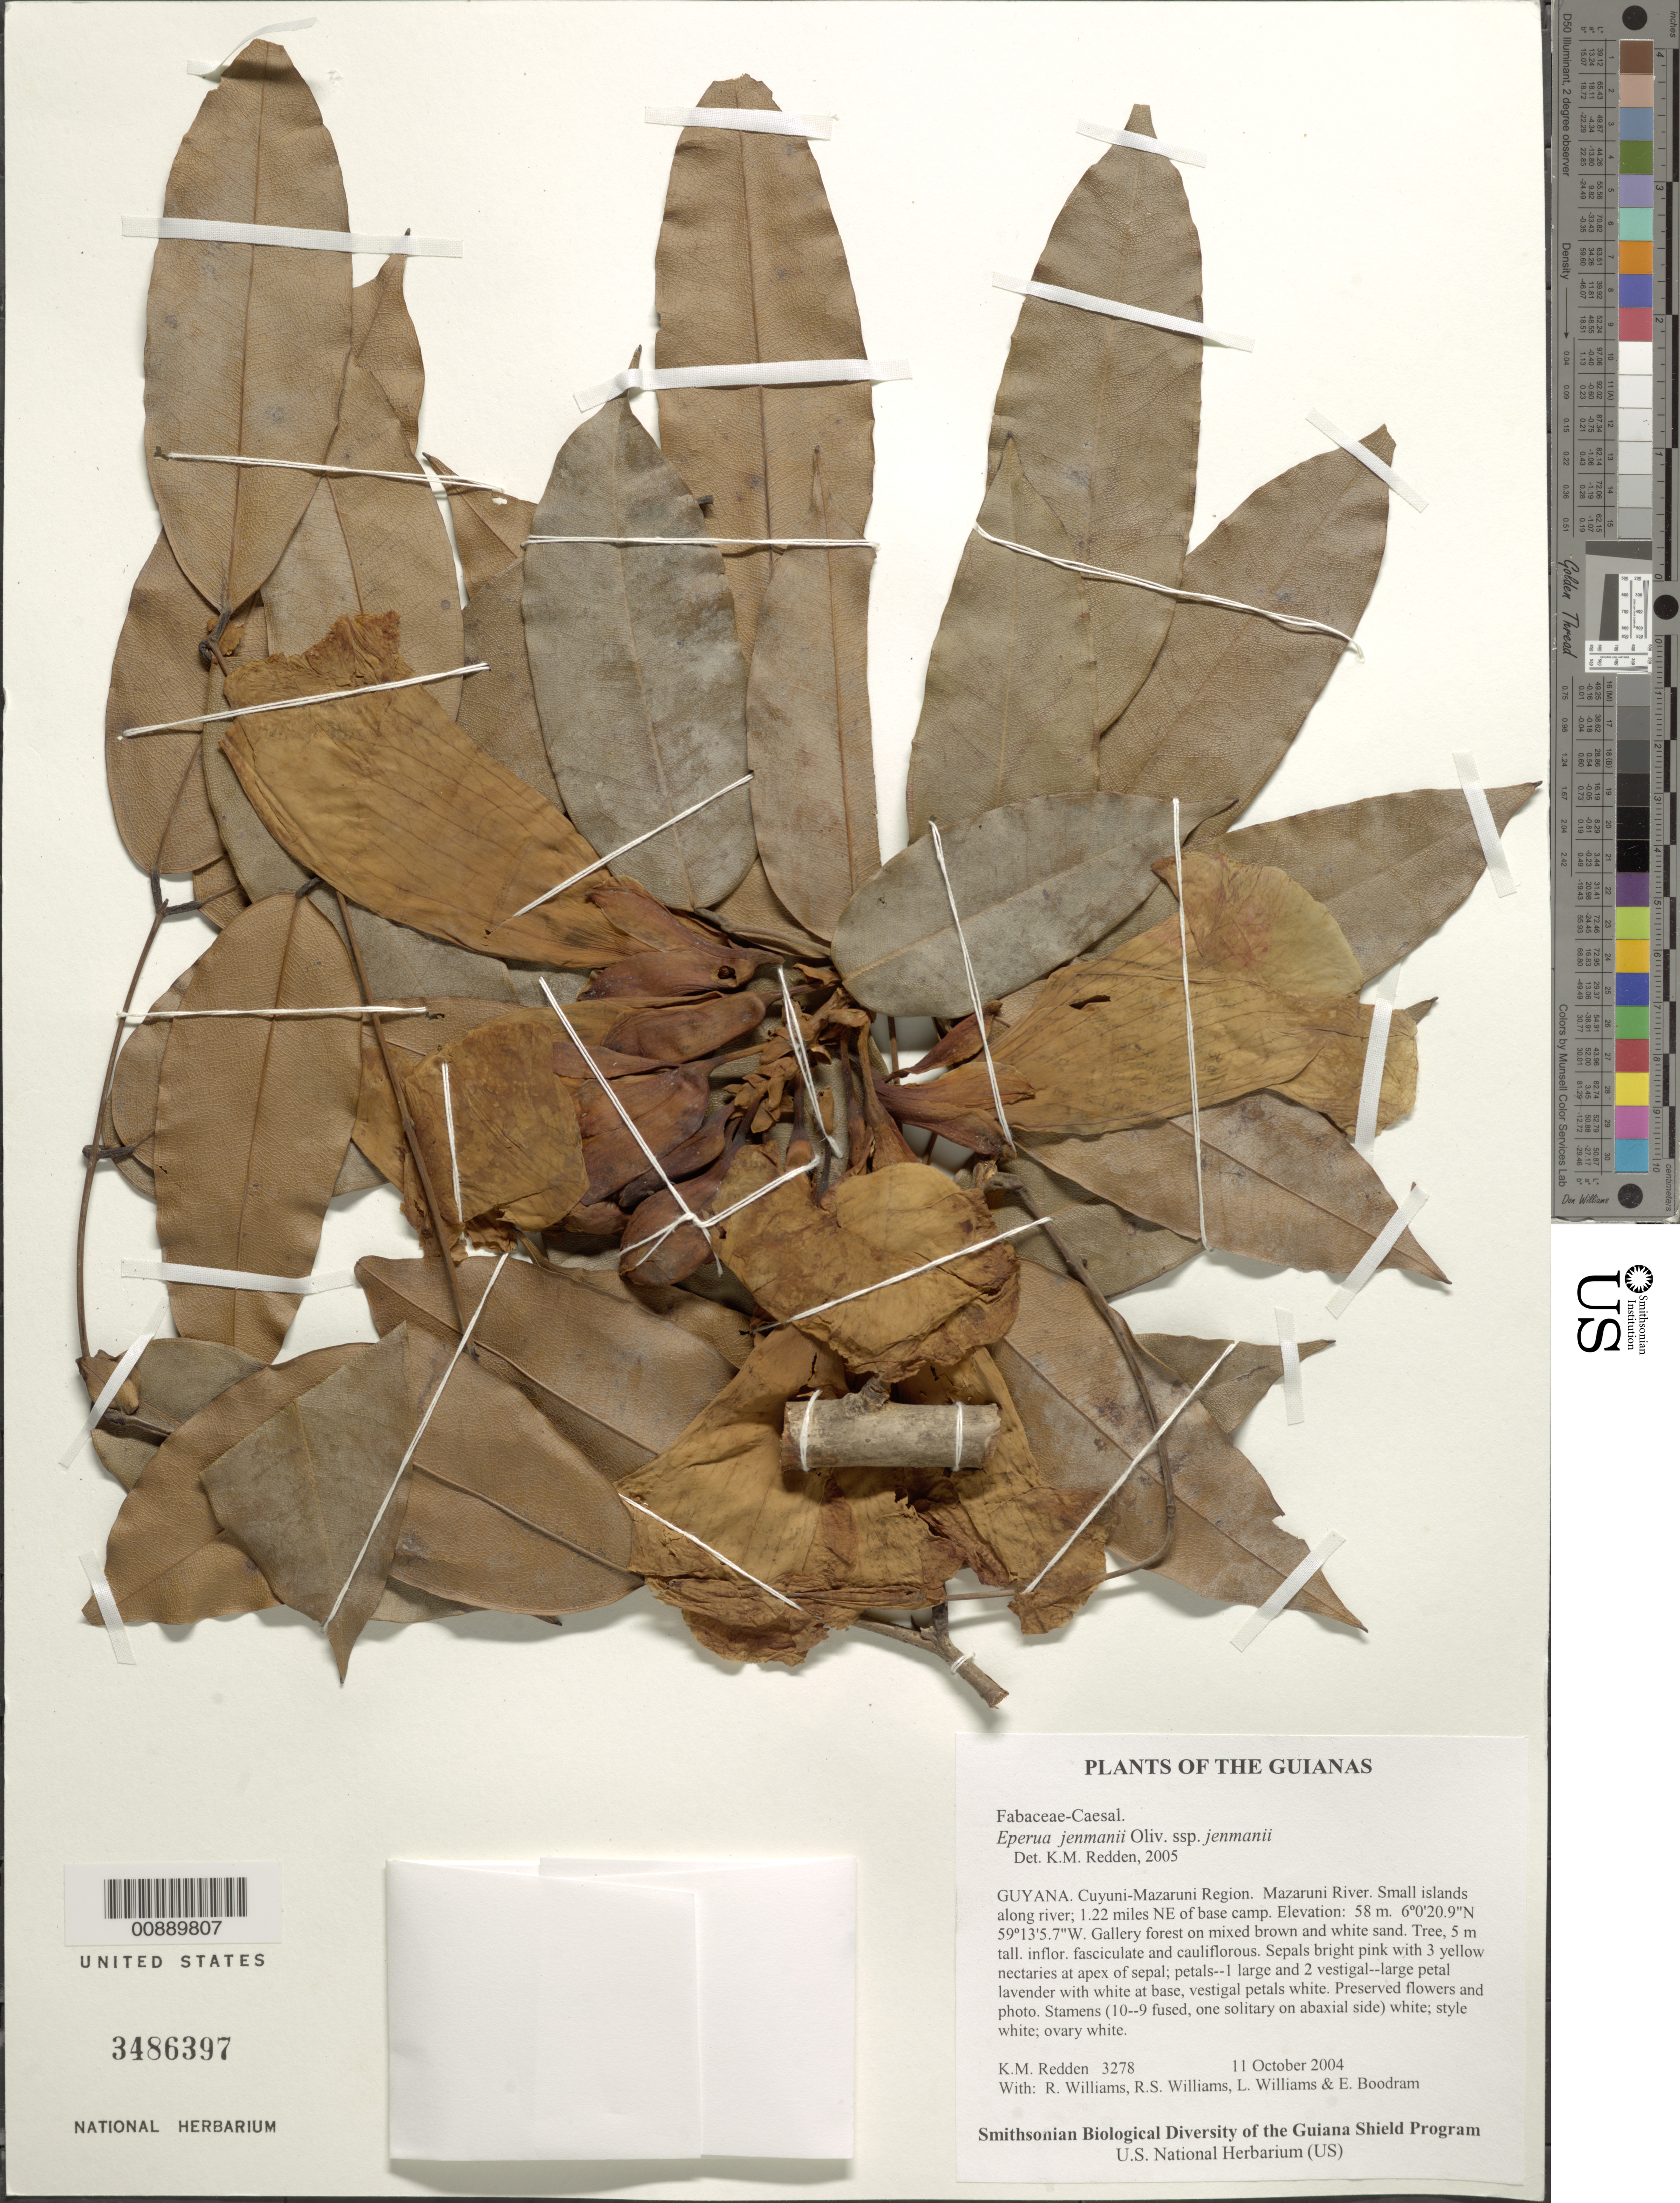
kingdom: Plantae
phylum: Tracheophyta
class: Magnoliopsida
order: Fabales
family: Fabaceae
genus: Eperua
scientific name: Eperua jenmanii subsp. jenmanii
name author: Oliv.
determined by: Redden, K. M.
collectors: K. M. Redden, R. Williams, R. S. Williams, L. Williams & E. Boodram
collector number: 3278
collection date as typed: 11 October 2004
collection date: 2004-10-11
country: Guyana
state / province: Cuyuni-Mazaruni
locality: Mazaruni River. Small islands along river; 1.22 miles NE of base camp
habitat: Gallery forest on mixed brown and white sand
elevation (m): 58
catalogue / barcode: US 3486397